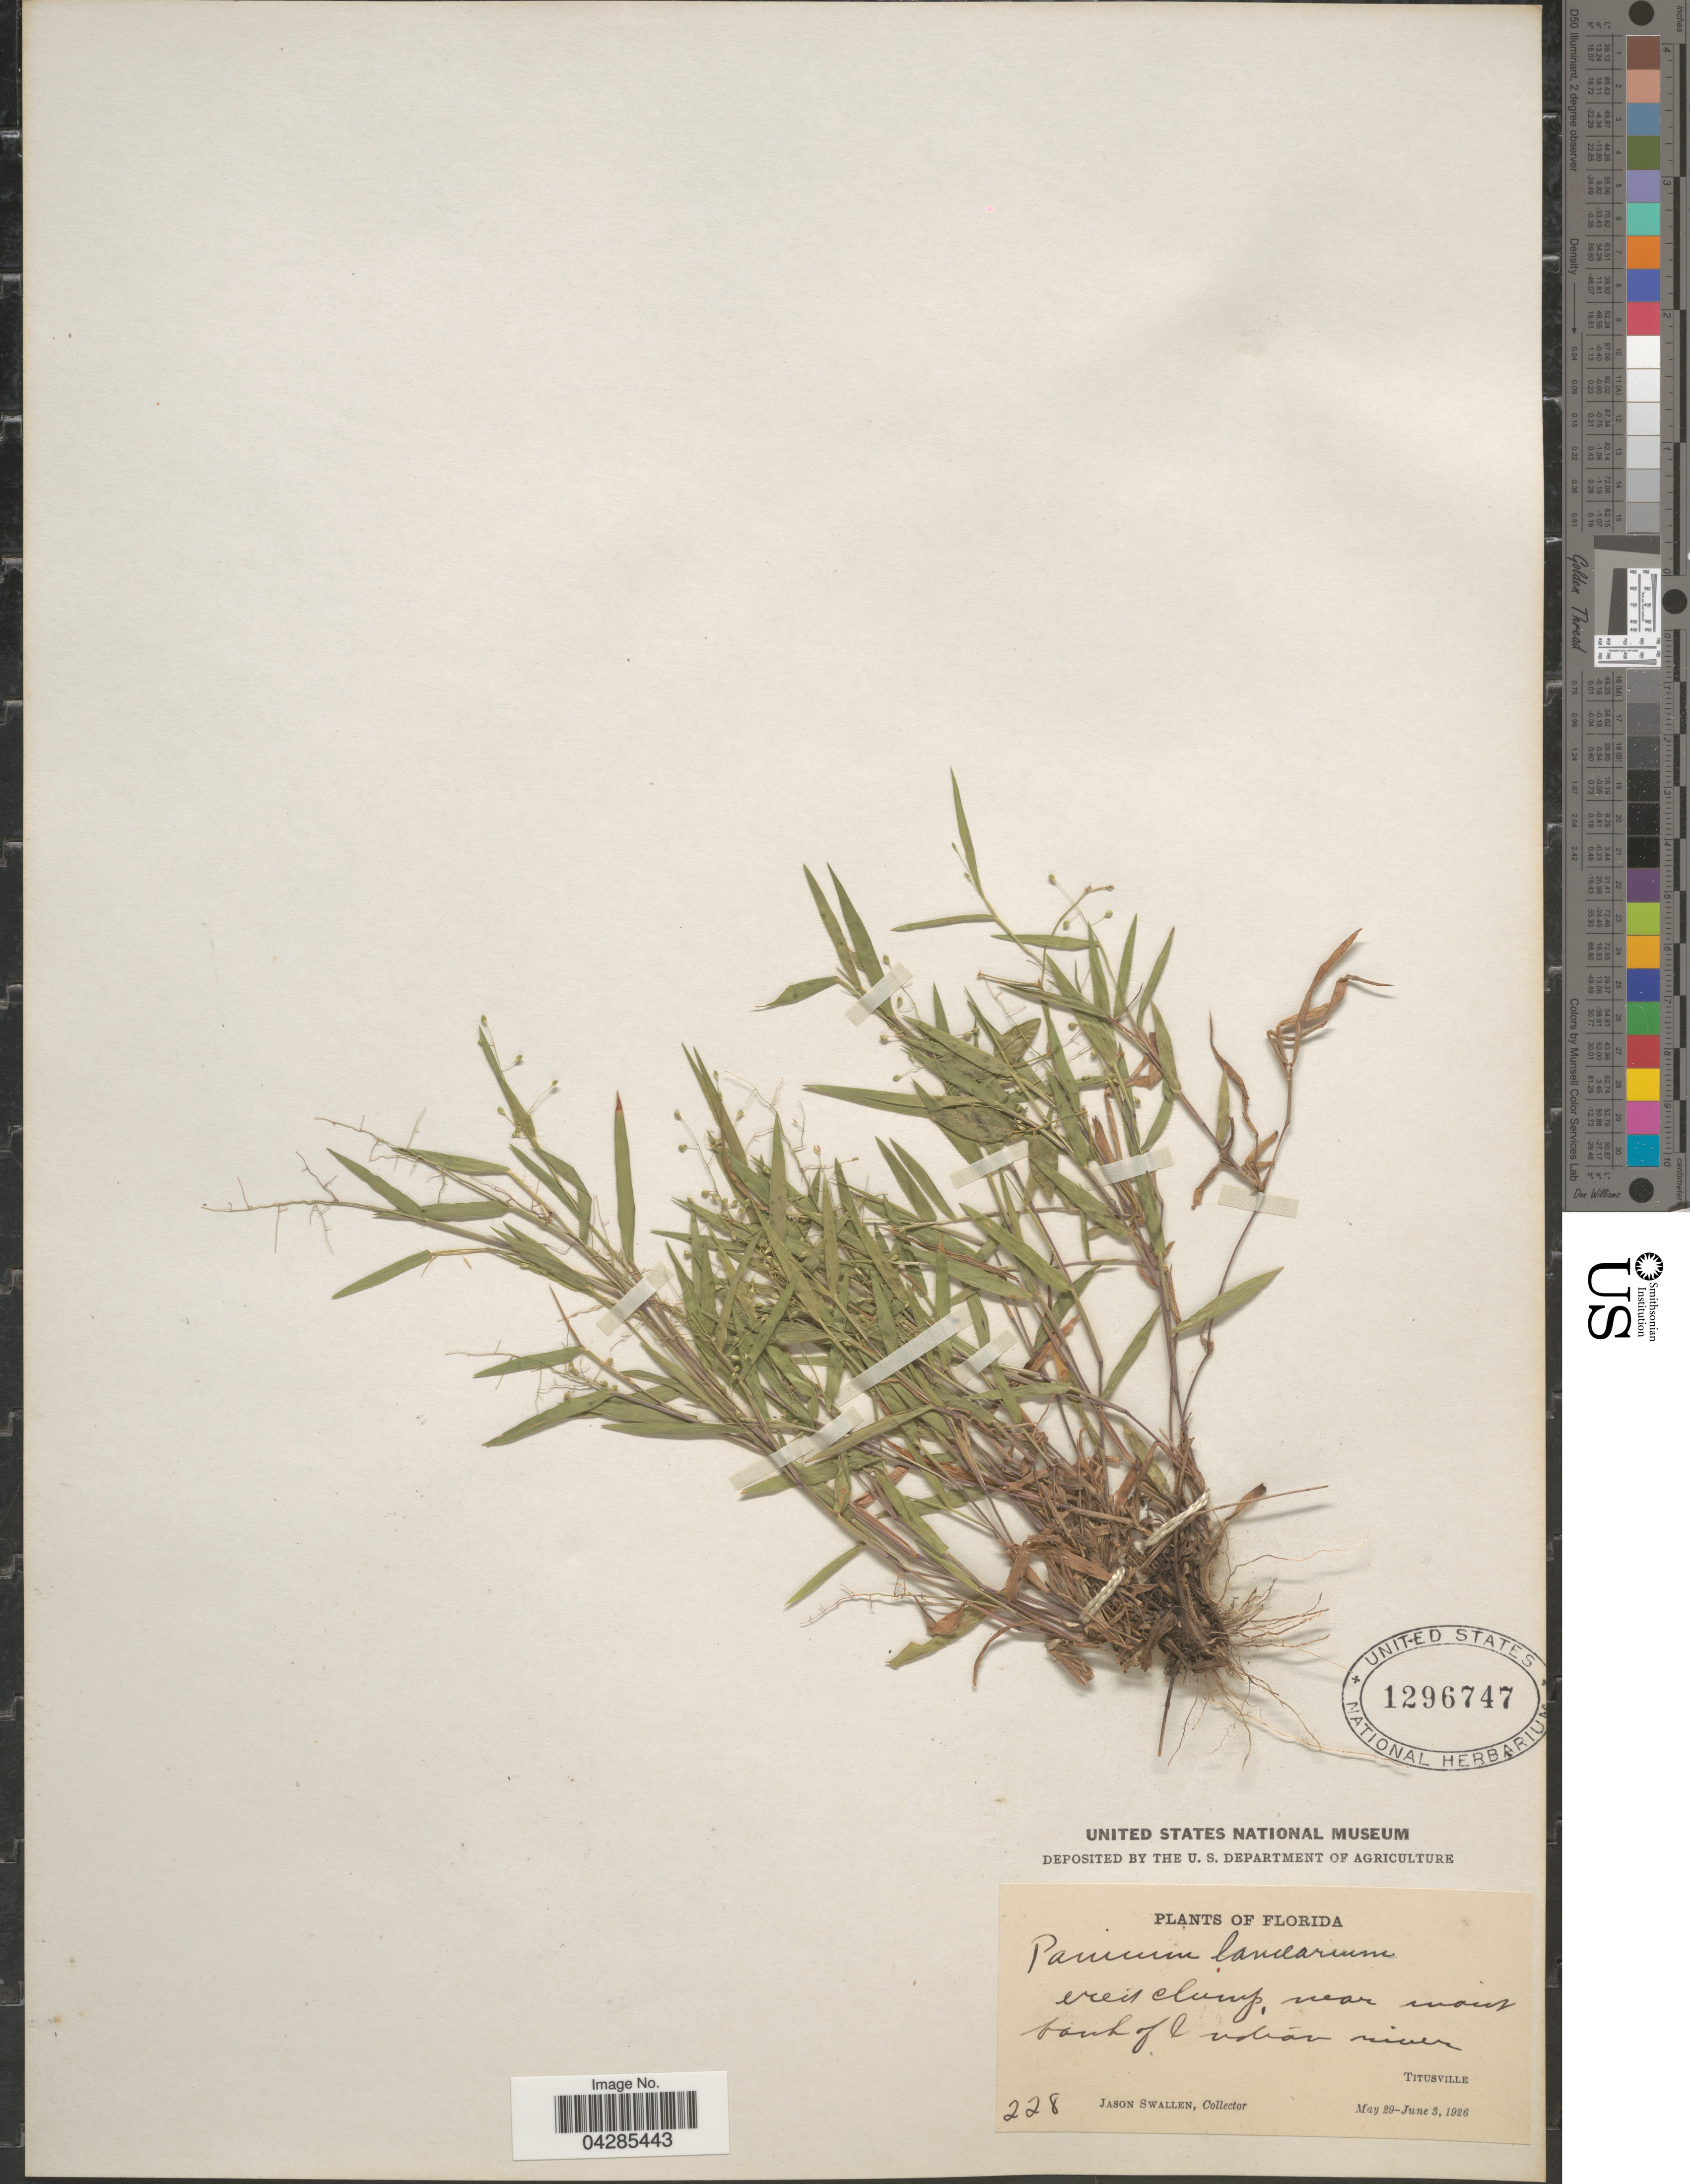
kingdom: Plantae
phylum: Tracheophyta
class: Liliopsida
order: Poales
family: Poaceae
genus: Dichanthelium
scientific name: Dichanthelium portoricense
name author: (Desv. ex Ham.) B.F. Hansen & Wunderlin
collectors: J. R. Swallen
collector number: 228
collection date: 1926-05-29/1926-06-03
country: United States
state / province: Florida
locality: Near moist bank of Indian river. Titusville.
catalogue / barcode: US 1296747